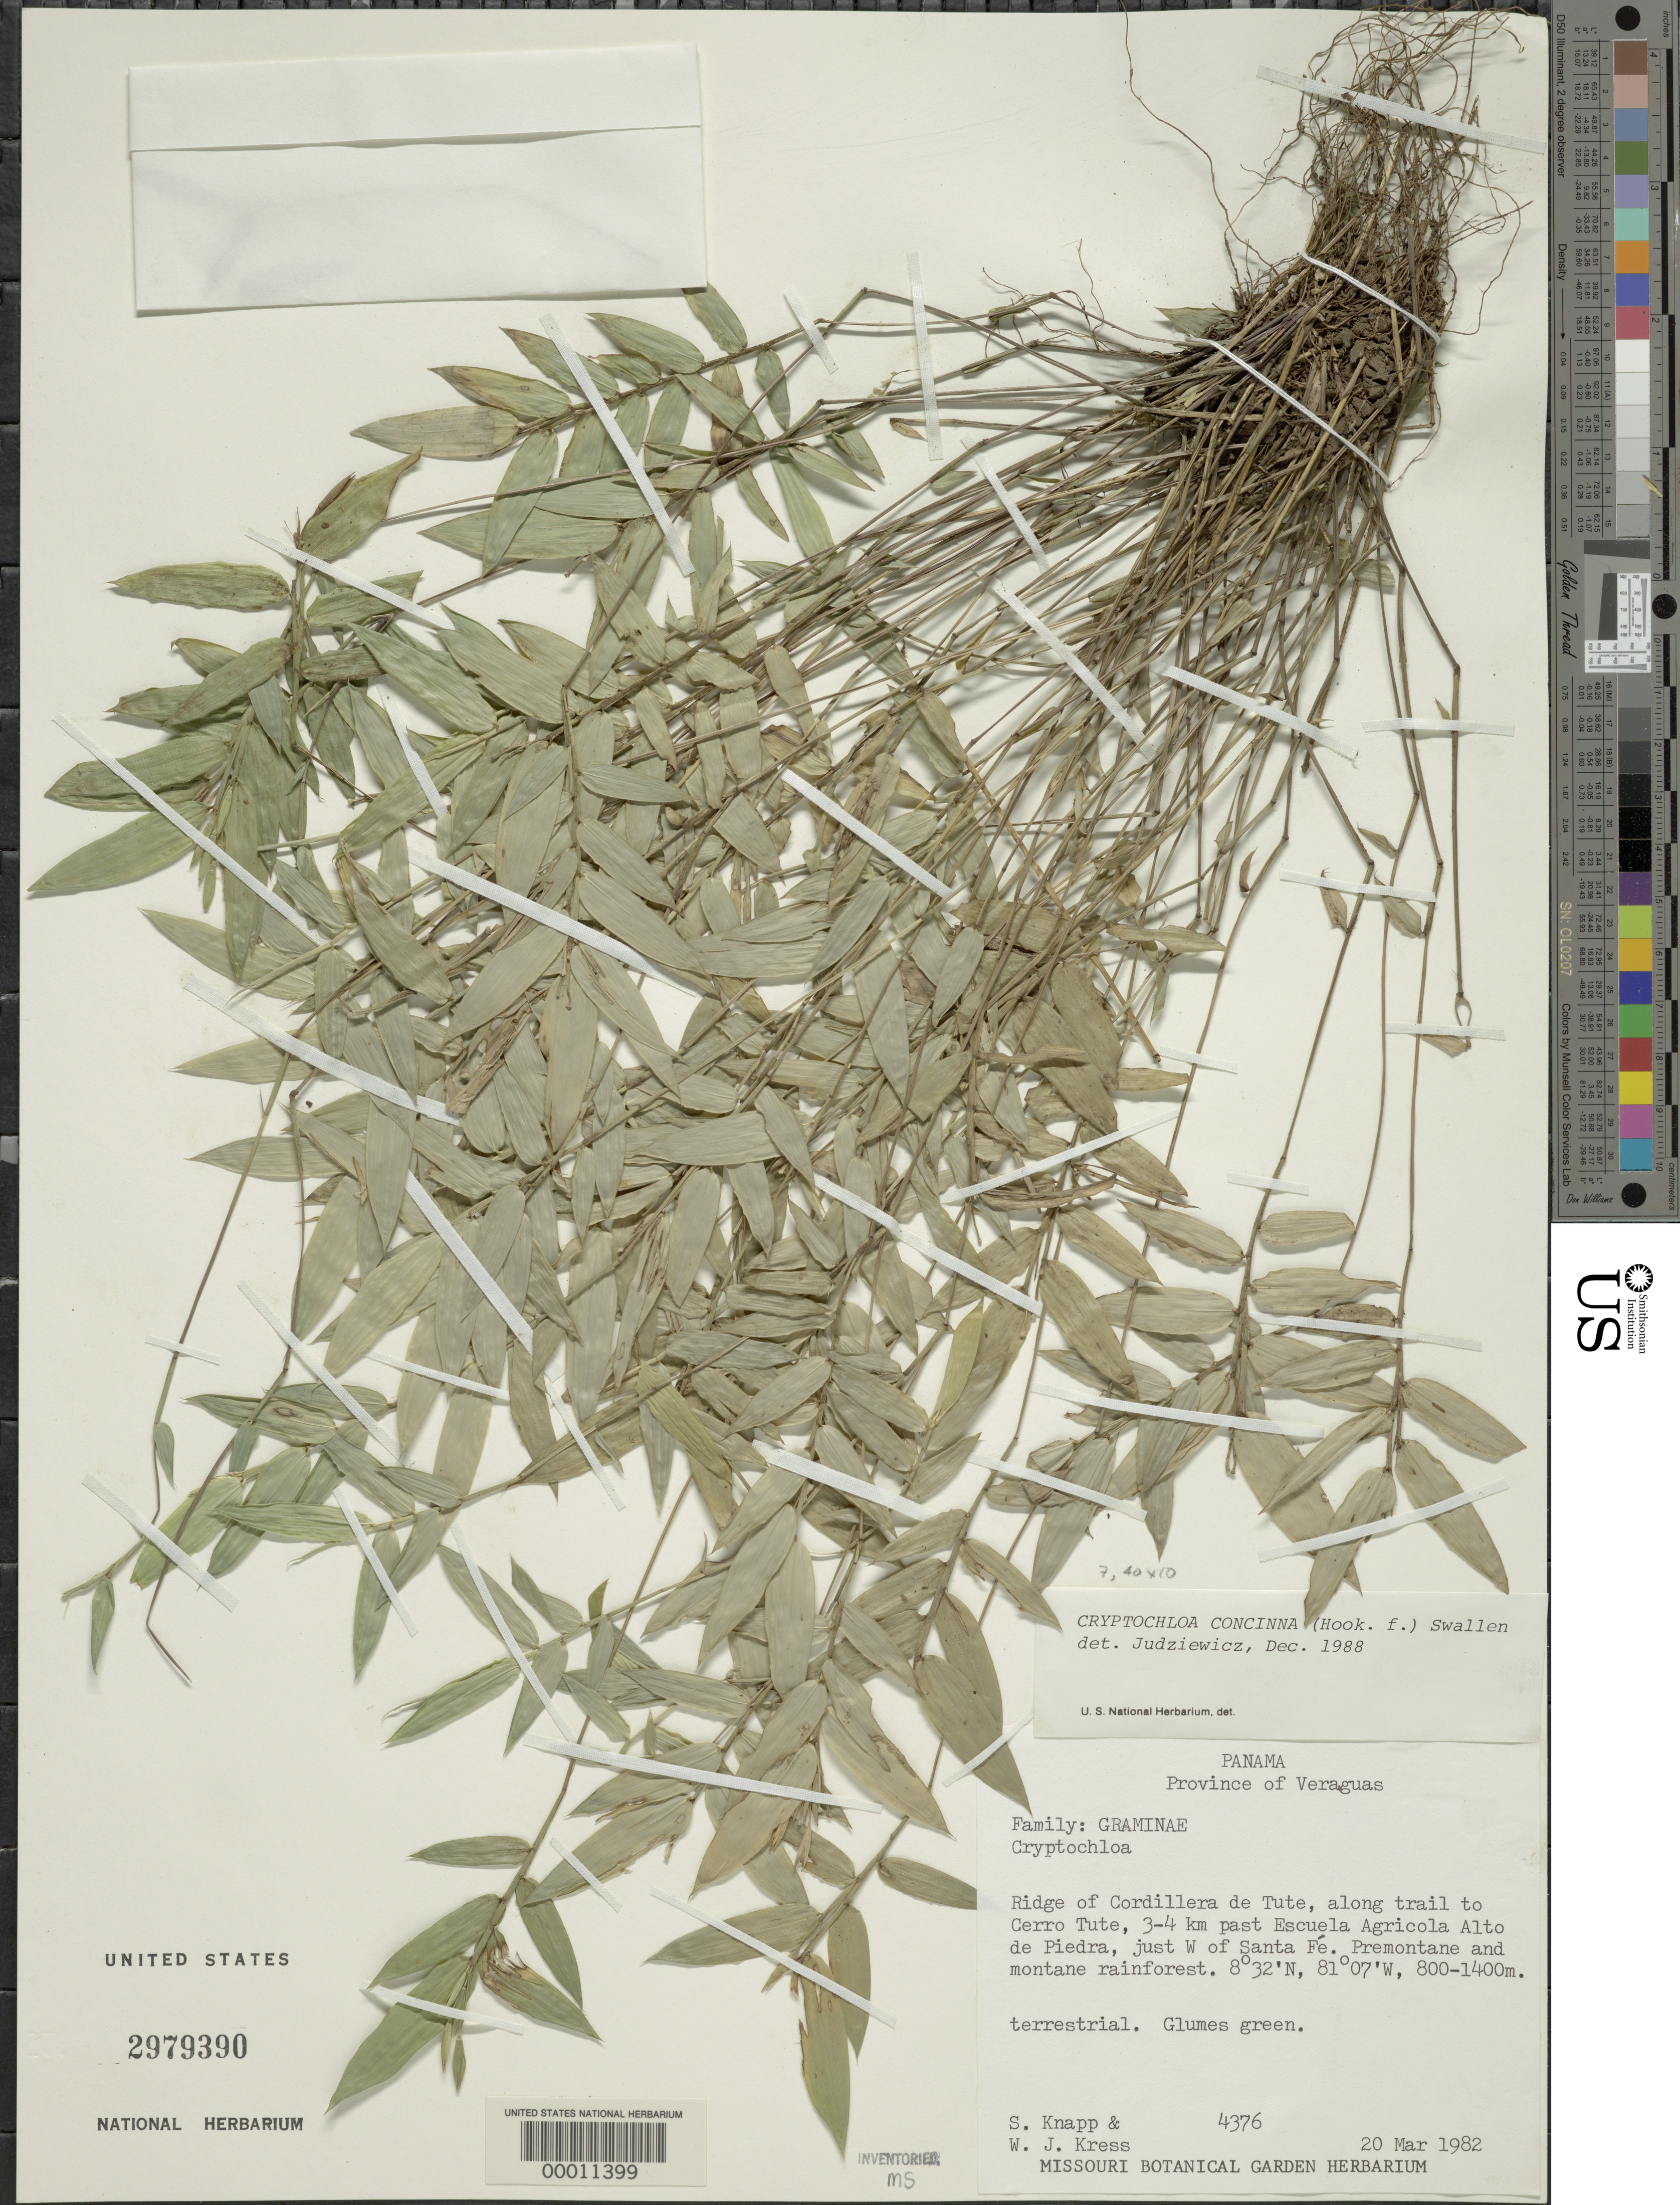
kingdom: Plantae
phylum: Tracheophyta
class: Liliopsida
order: Poales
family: Poaceae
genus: Cryptochloa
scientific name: Cryptochloa sp.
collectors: S. Knapp & W. J. Kress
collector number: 4376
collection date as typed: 20 Mar 1982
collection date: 1982-03-20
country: Panama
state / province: Veraguas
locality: Cordillera de Tute, Cerro Tute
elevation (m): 800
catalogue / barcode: US 2979390